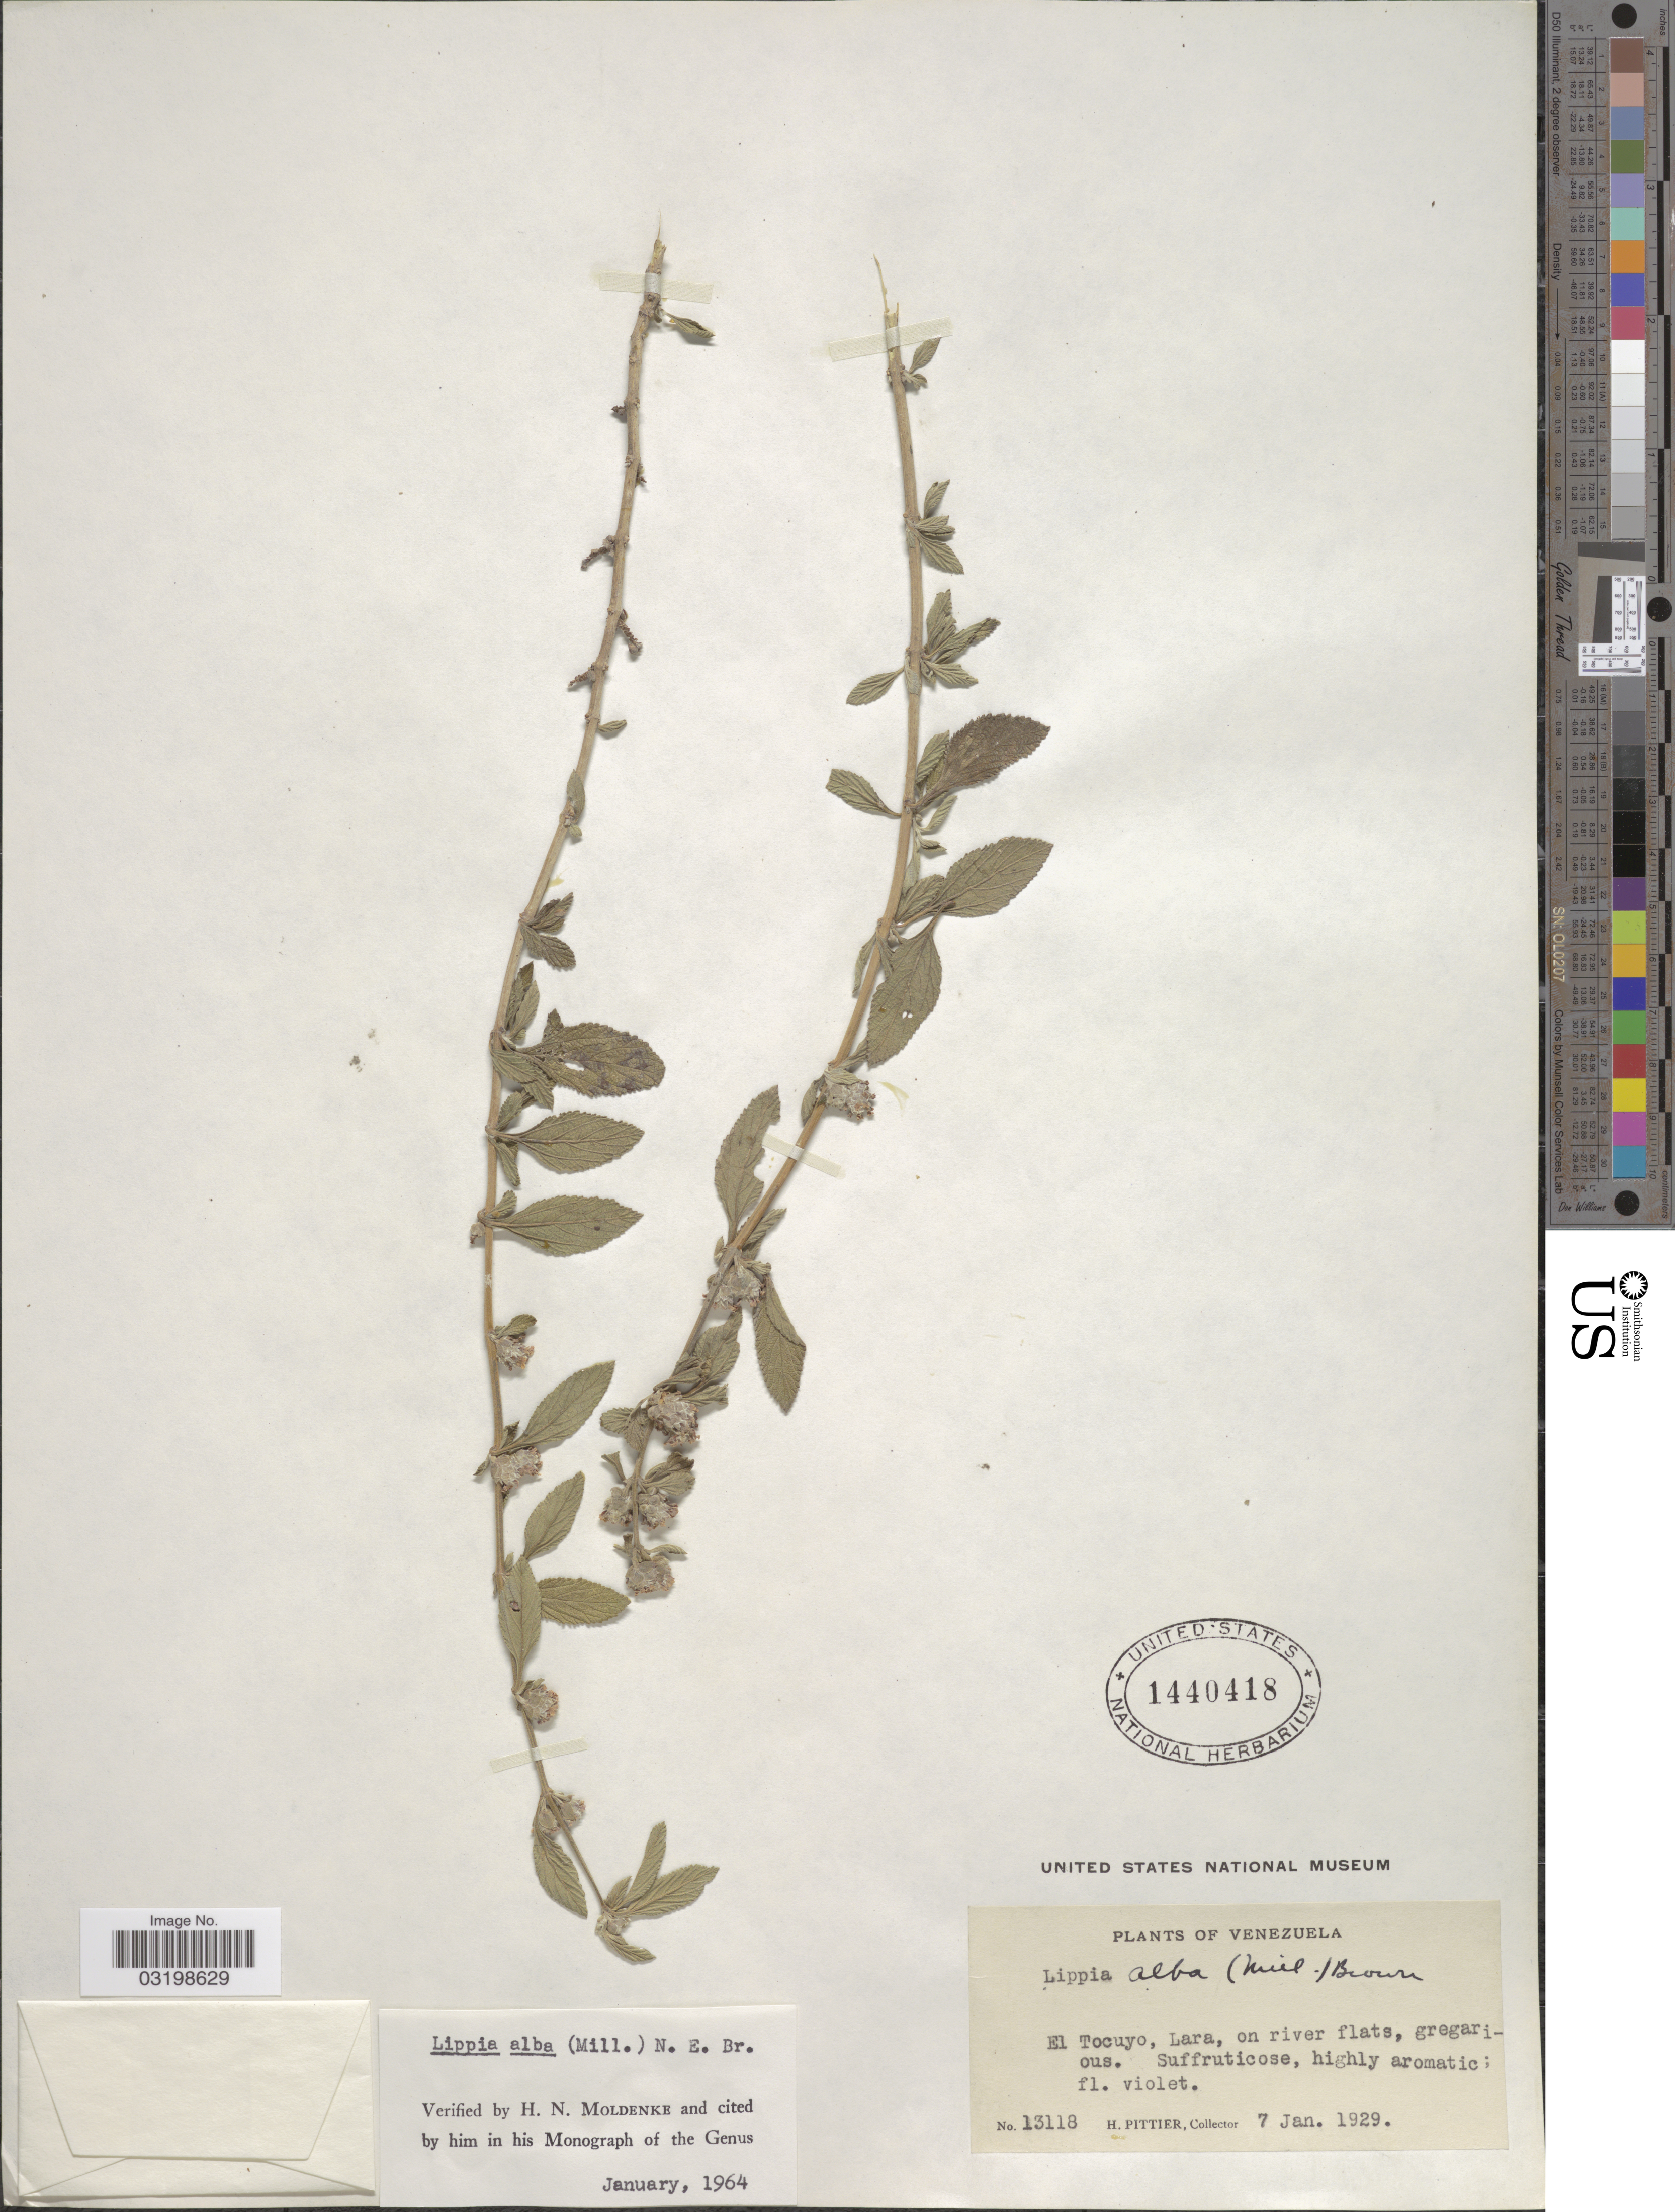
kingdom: Plantae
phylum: Tracheophyta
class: Magnoliopsida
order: Lamiales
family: Verbenaceae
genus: Lippia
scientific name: Lippia alba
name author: (Mill.) N.E. Br. ex Britton & P. Wilson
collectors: H. F. Pittier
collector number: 13118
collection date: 1929-01-07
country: Venezuela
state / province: Lara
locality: El Tocuyo, Lara, on river flats, gregarious.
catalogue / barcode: US 1440418